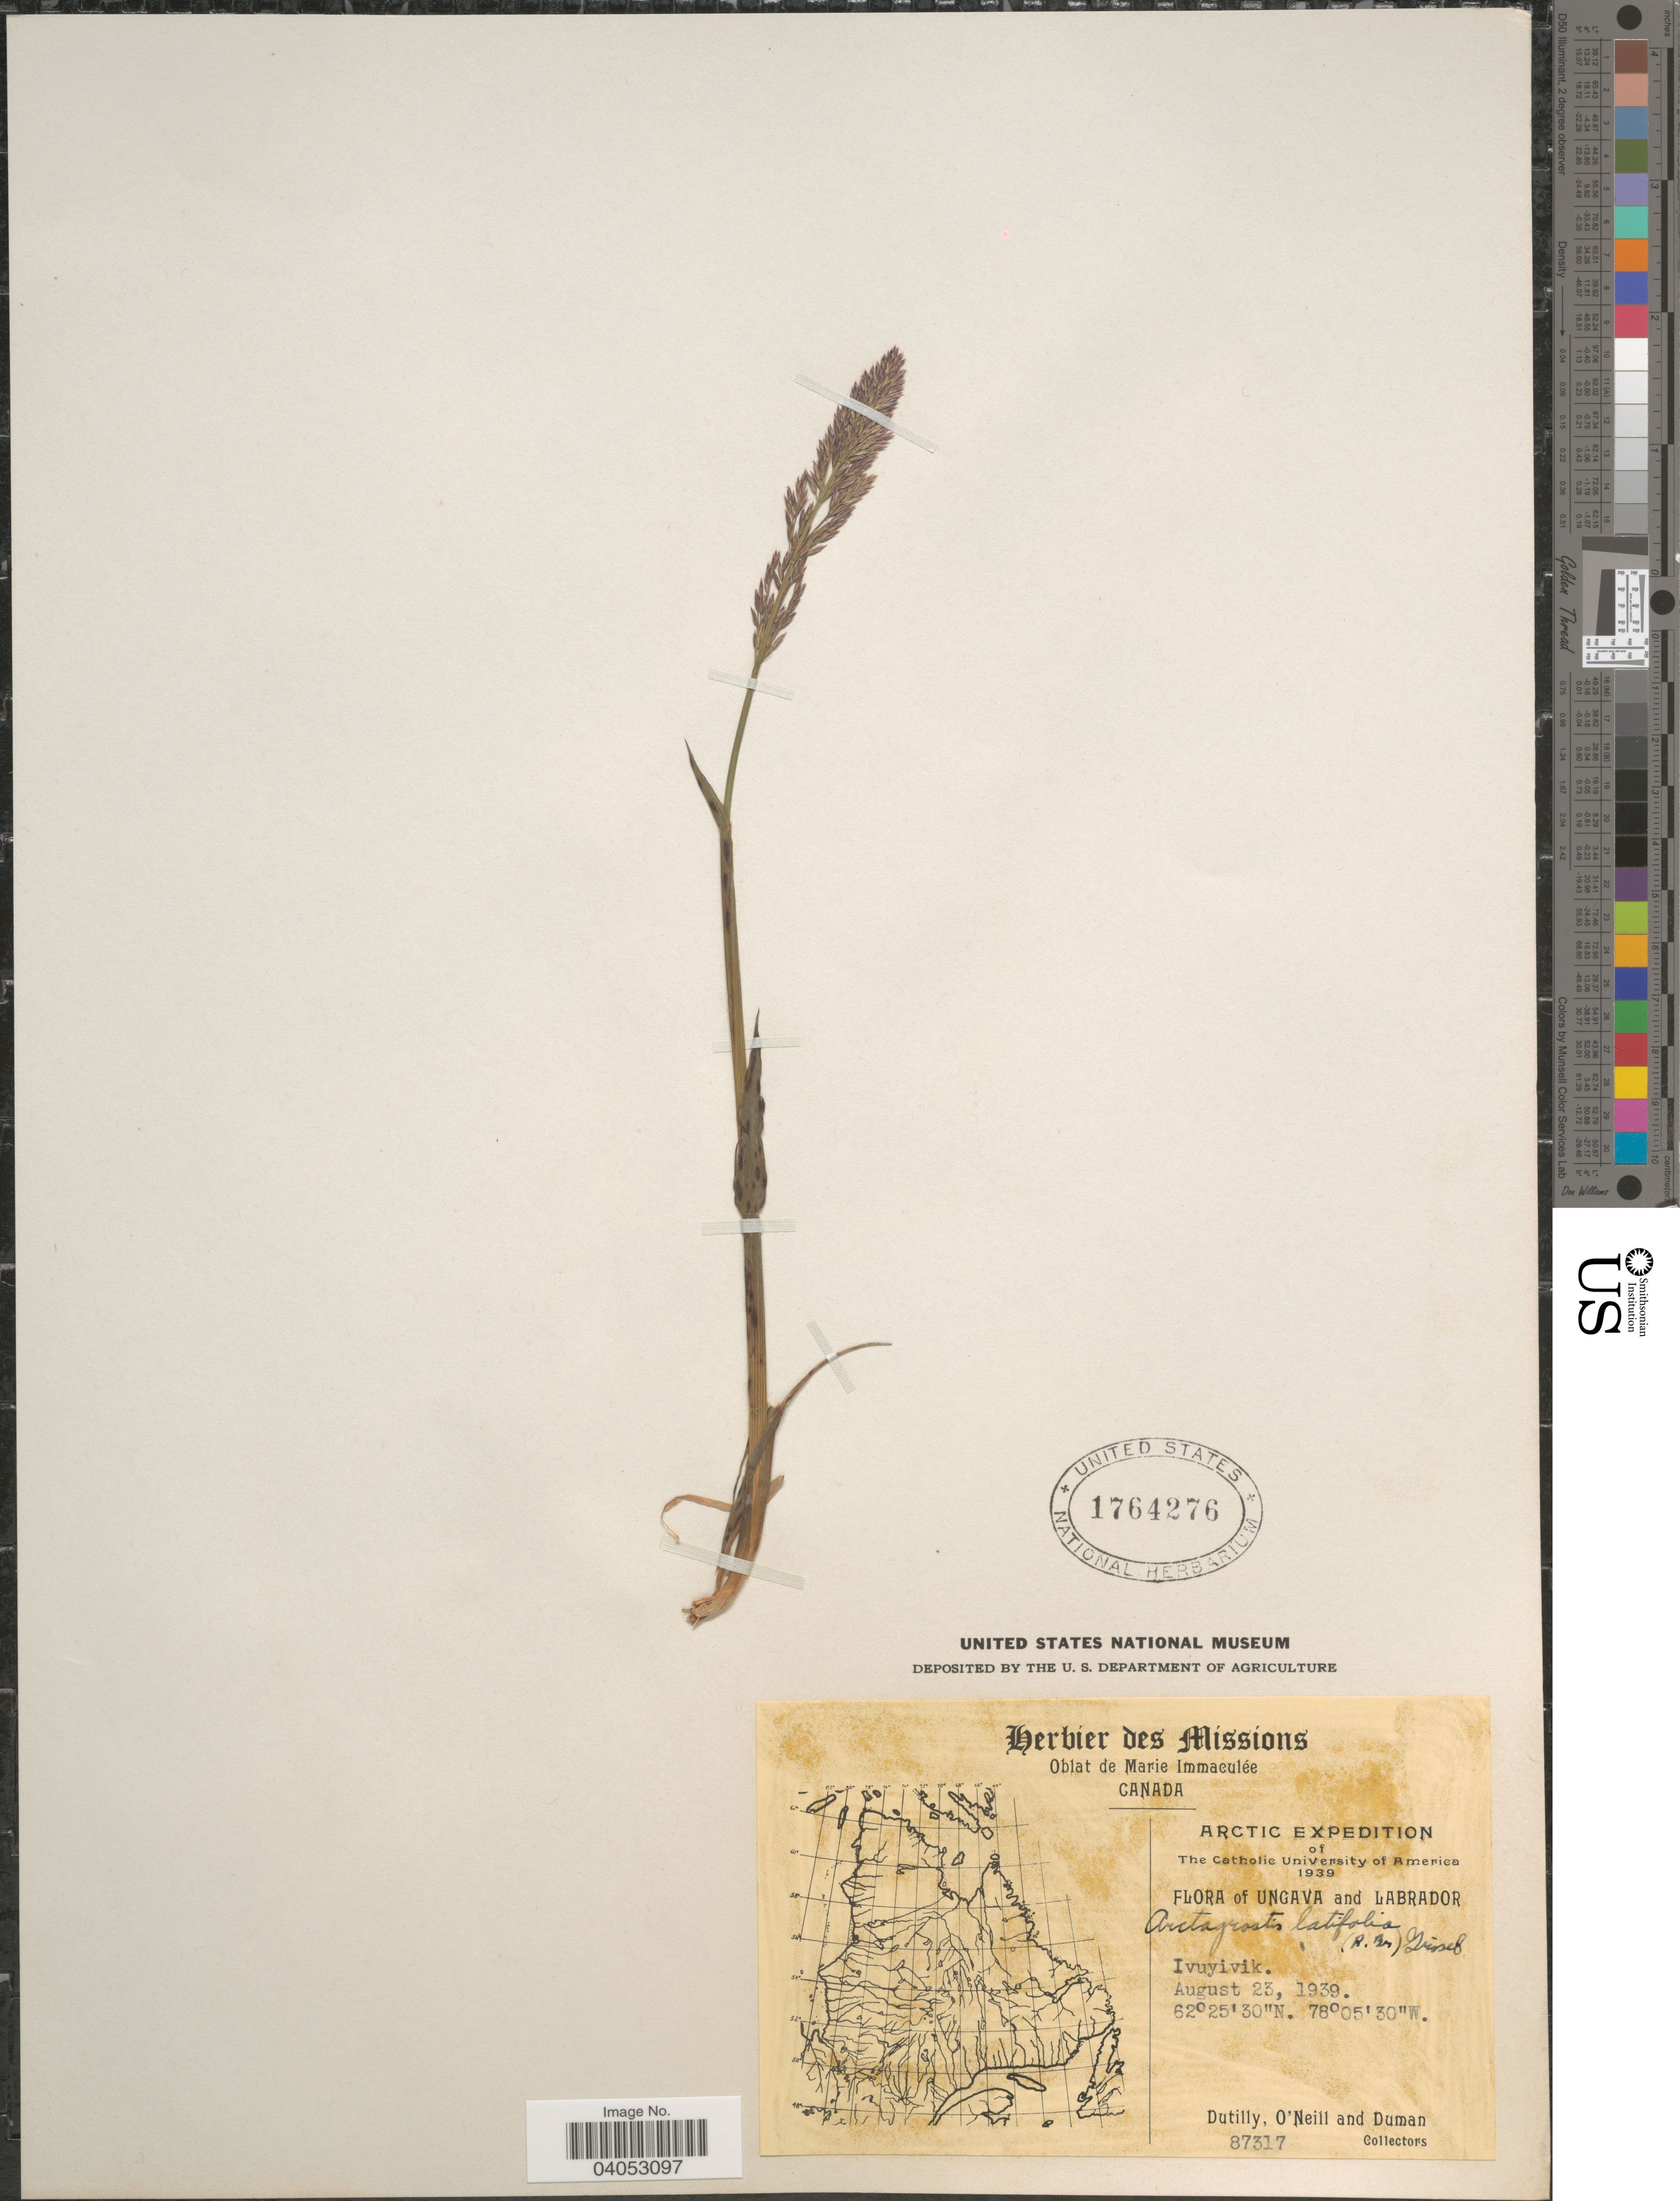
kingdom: Plantae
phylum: Tracheophyta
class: Liliopsida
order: Poales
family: Poaceae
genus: Arctagrostis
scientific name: Arctagrostis latifolia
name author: (R. Br.) Griseb.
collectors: -. Dutilly, -. O'Neill & -. Duman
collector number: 87317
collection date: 1939-08-23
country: Canada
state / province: Newfoundland and Labrador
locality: Ungava and Labrador. Ivuyivik.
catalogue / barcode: US 1764276